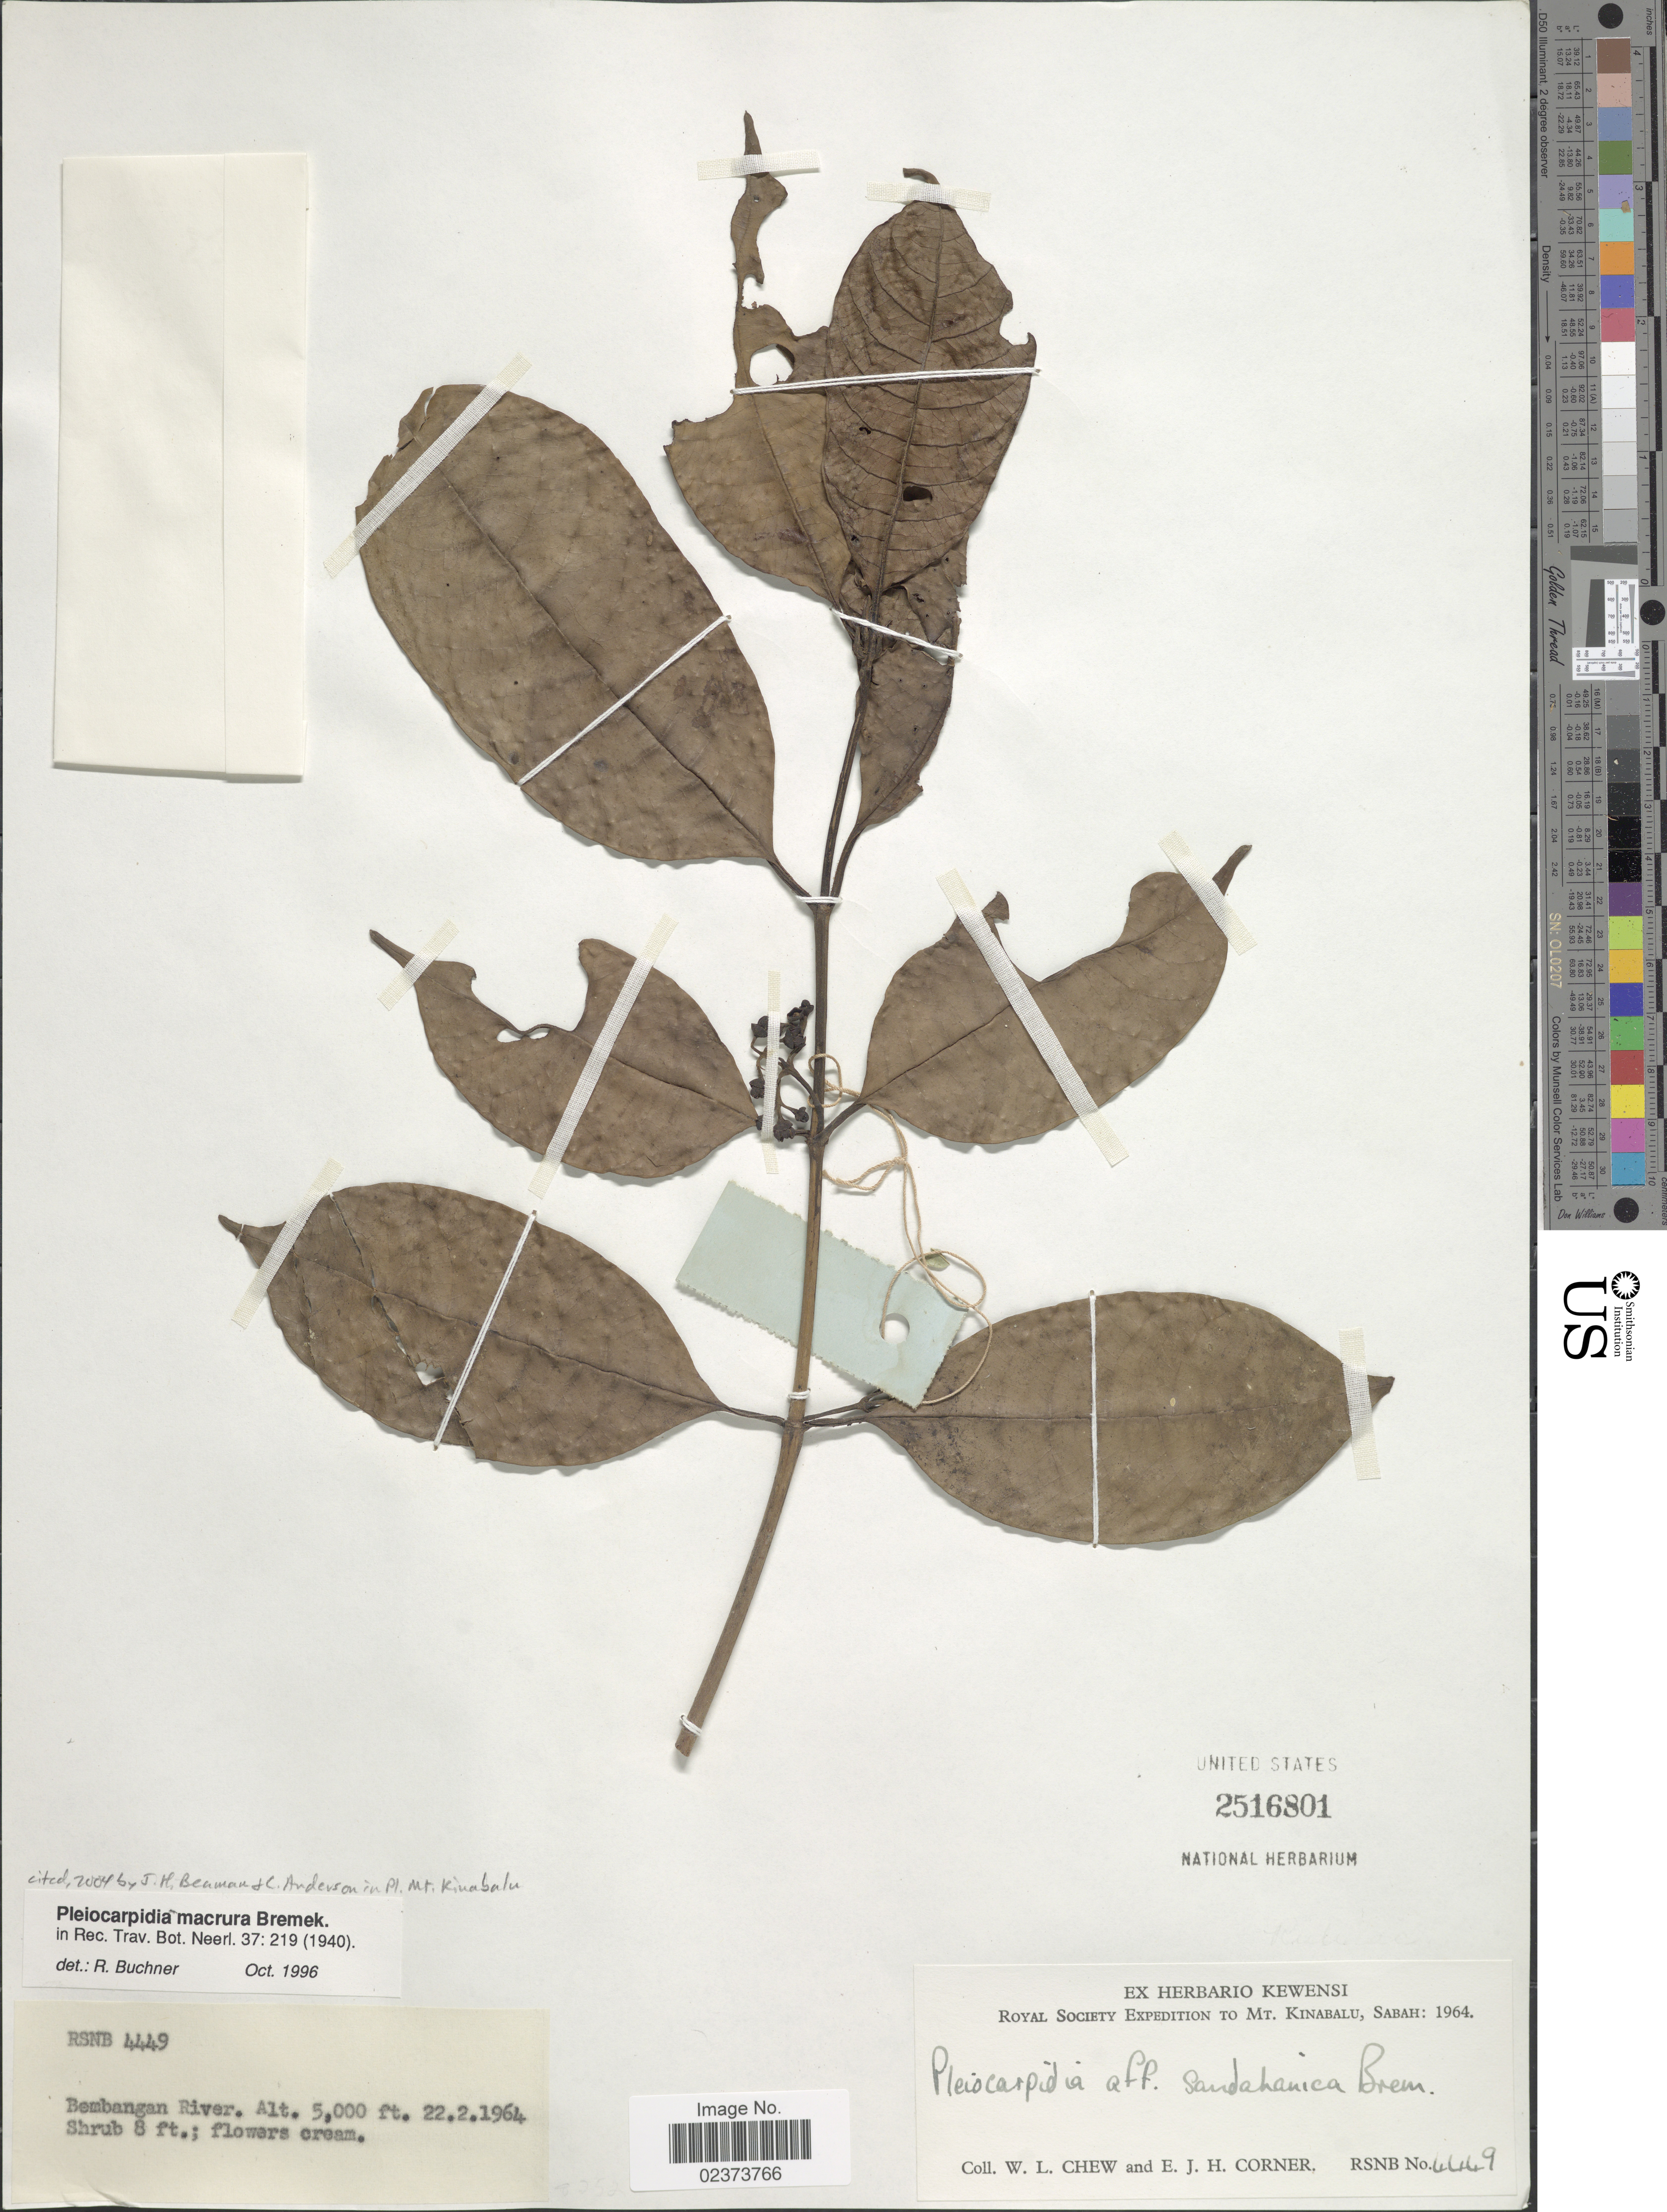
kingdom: Plantae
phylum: Tracheophyta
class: Magnoliopsida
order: Gentianales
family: Rubiaceae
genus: Pleiocarpidia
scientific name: Pleiocarpidia macrura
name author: Bremek.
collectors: W. Chew & E. Corner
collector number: RSNB 4449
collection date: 1964-02-22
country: Malaysia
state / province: Sabah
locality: Bembangan River, Mt. Kinabalu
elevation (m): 1524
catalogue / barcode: US 2516801